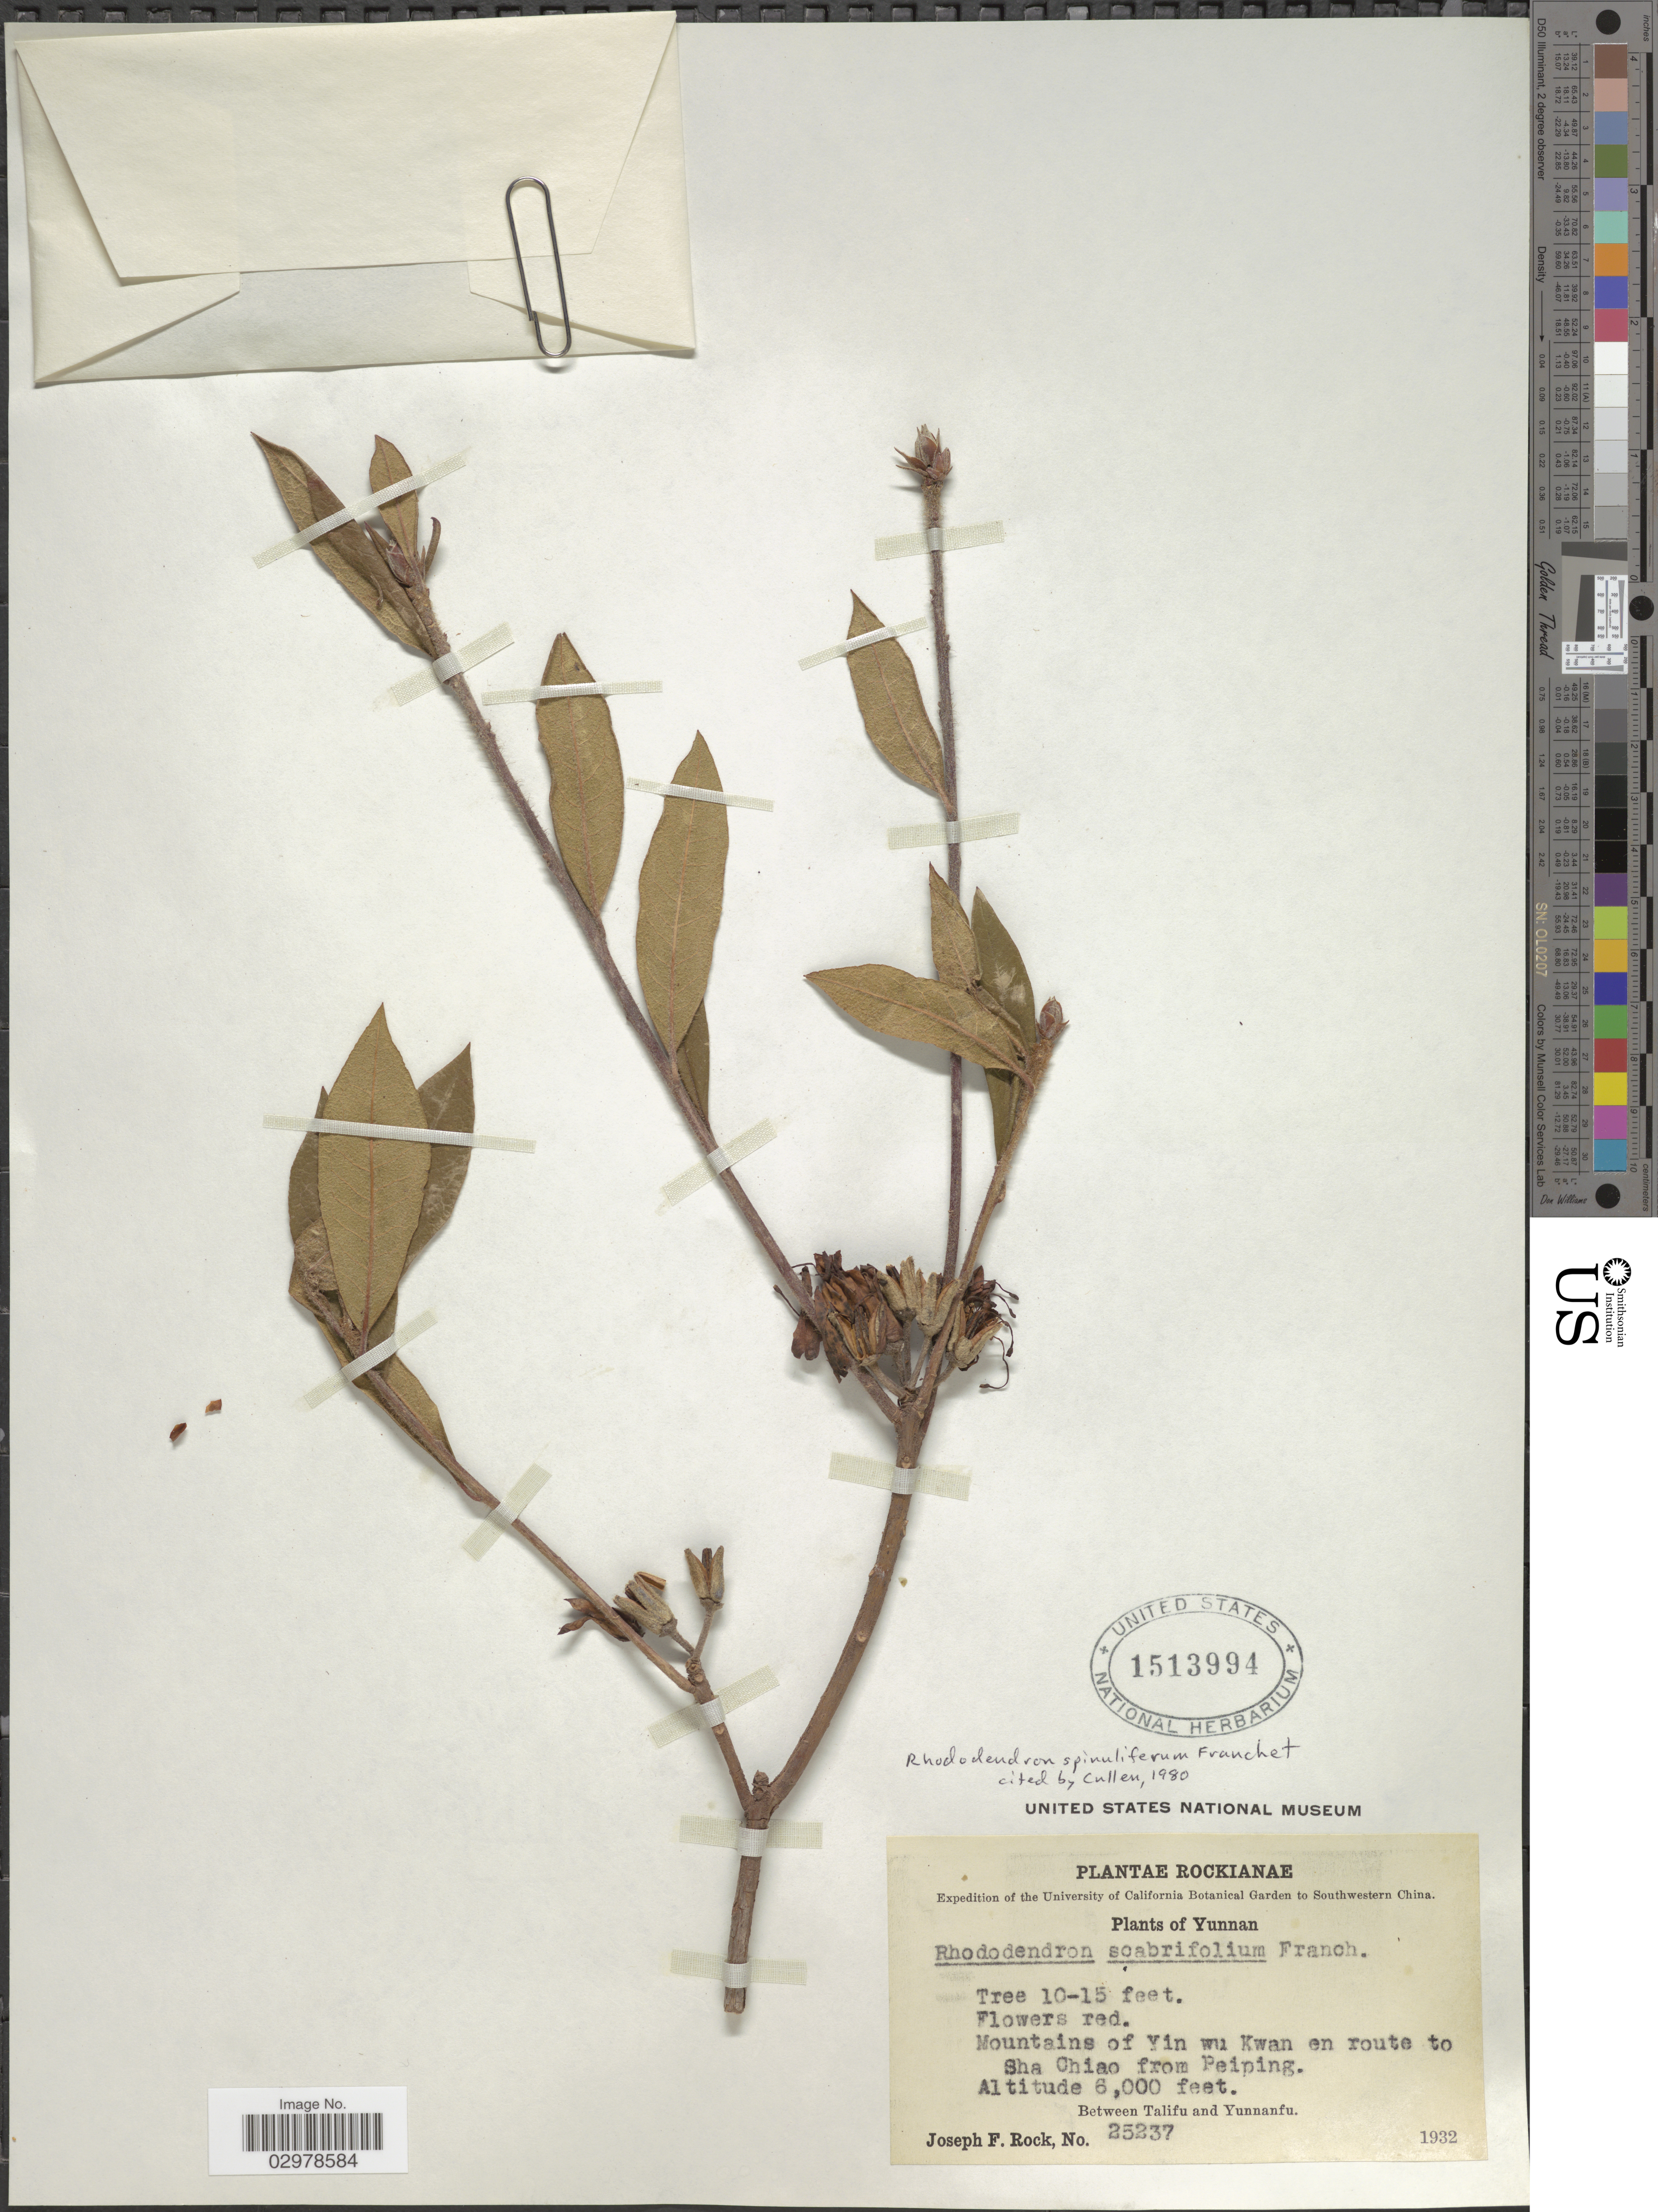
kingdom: Plantae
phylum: Tracheophyta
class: Magnoliopsida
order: Ericales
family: Ericaceae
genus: Rhododendron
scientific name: Rhododendron spinuliferum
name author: Franch.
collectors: J. F. Rock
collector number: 25237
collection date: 1932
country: China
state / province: Yunnan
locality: Southwestern China. Mountains of Yin wu Kwan en route to Sha Chiao from Peiping. Between Talifu and Yunnanfu.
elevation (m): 1829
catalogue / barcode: US 1513994